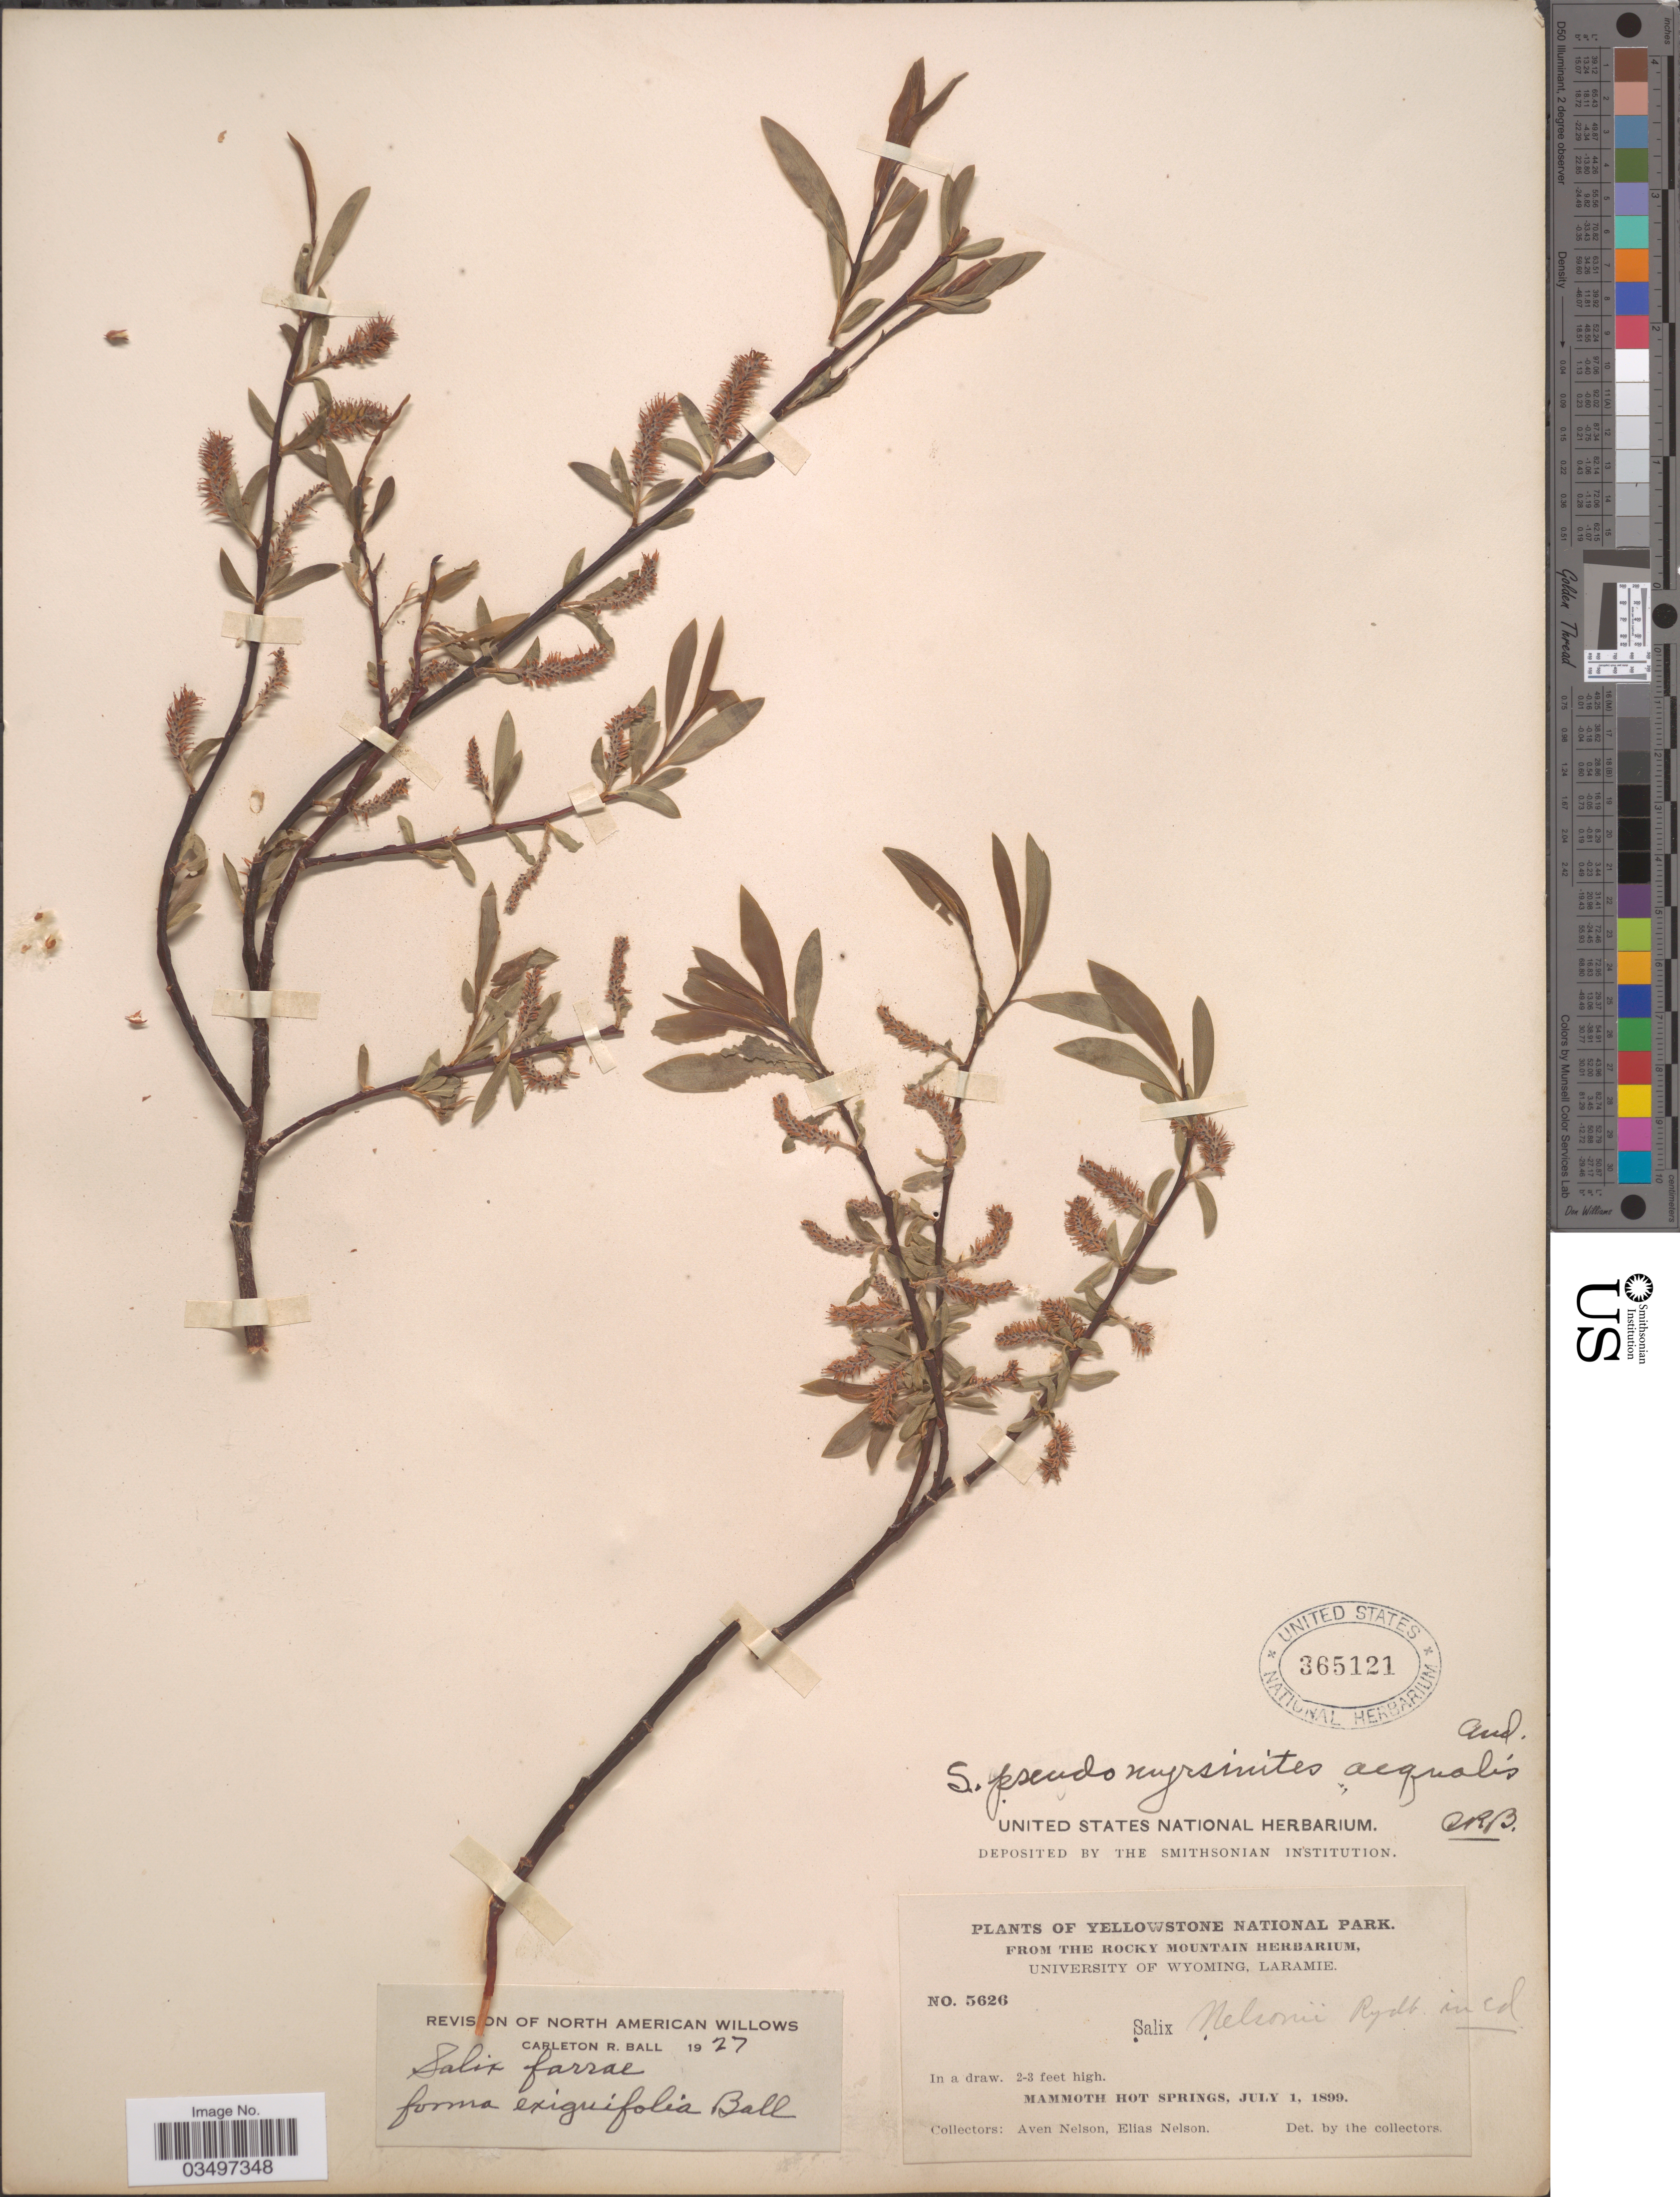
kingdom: Plantae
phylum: Tracheophyta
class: Magnoliopsida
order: Malpighiales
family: Salicaceae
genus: Salix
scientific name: Salix farrae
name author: C.R. Ball in Standl.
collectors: A. Nelson & E. Nelson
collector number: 5626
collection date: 1899-07-01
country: United States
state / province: Wyoming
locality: Yellowstone National Park. Mammoth Hot Springs.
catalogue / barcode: US 365121